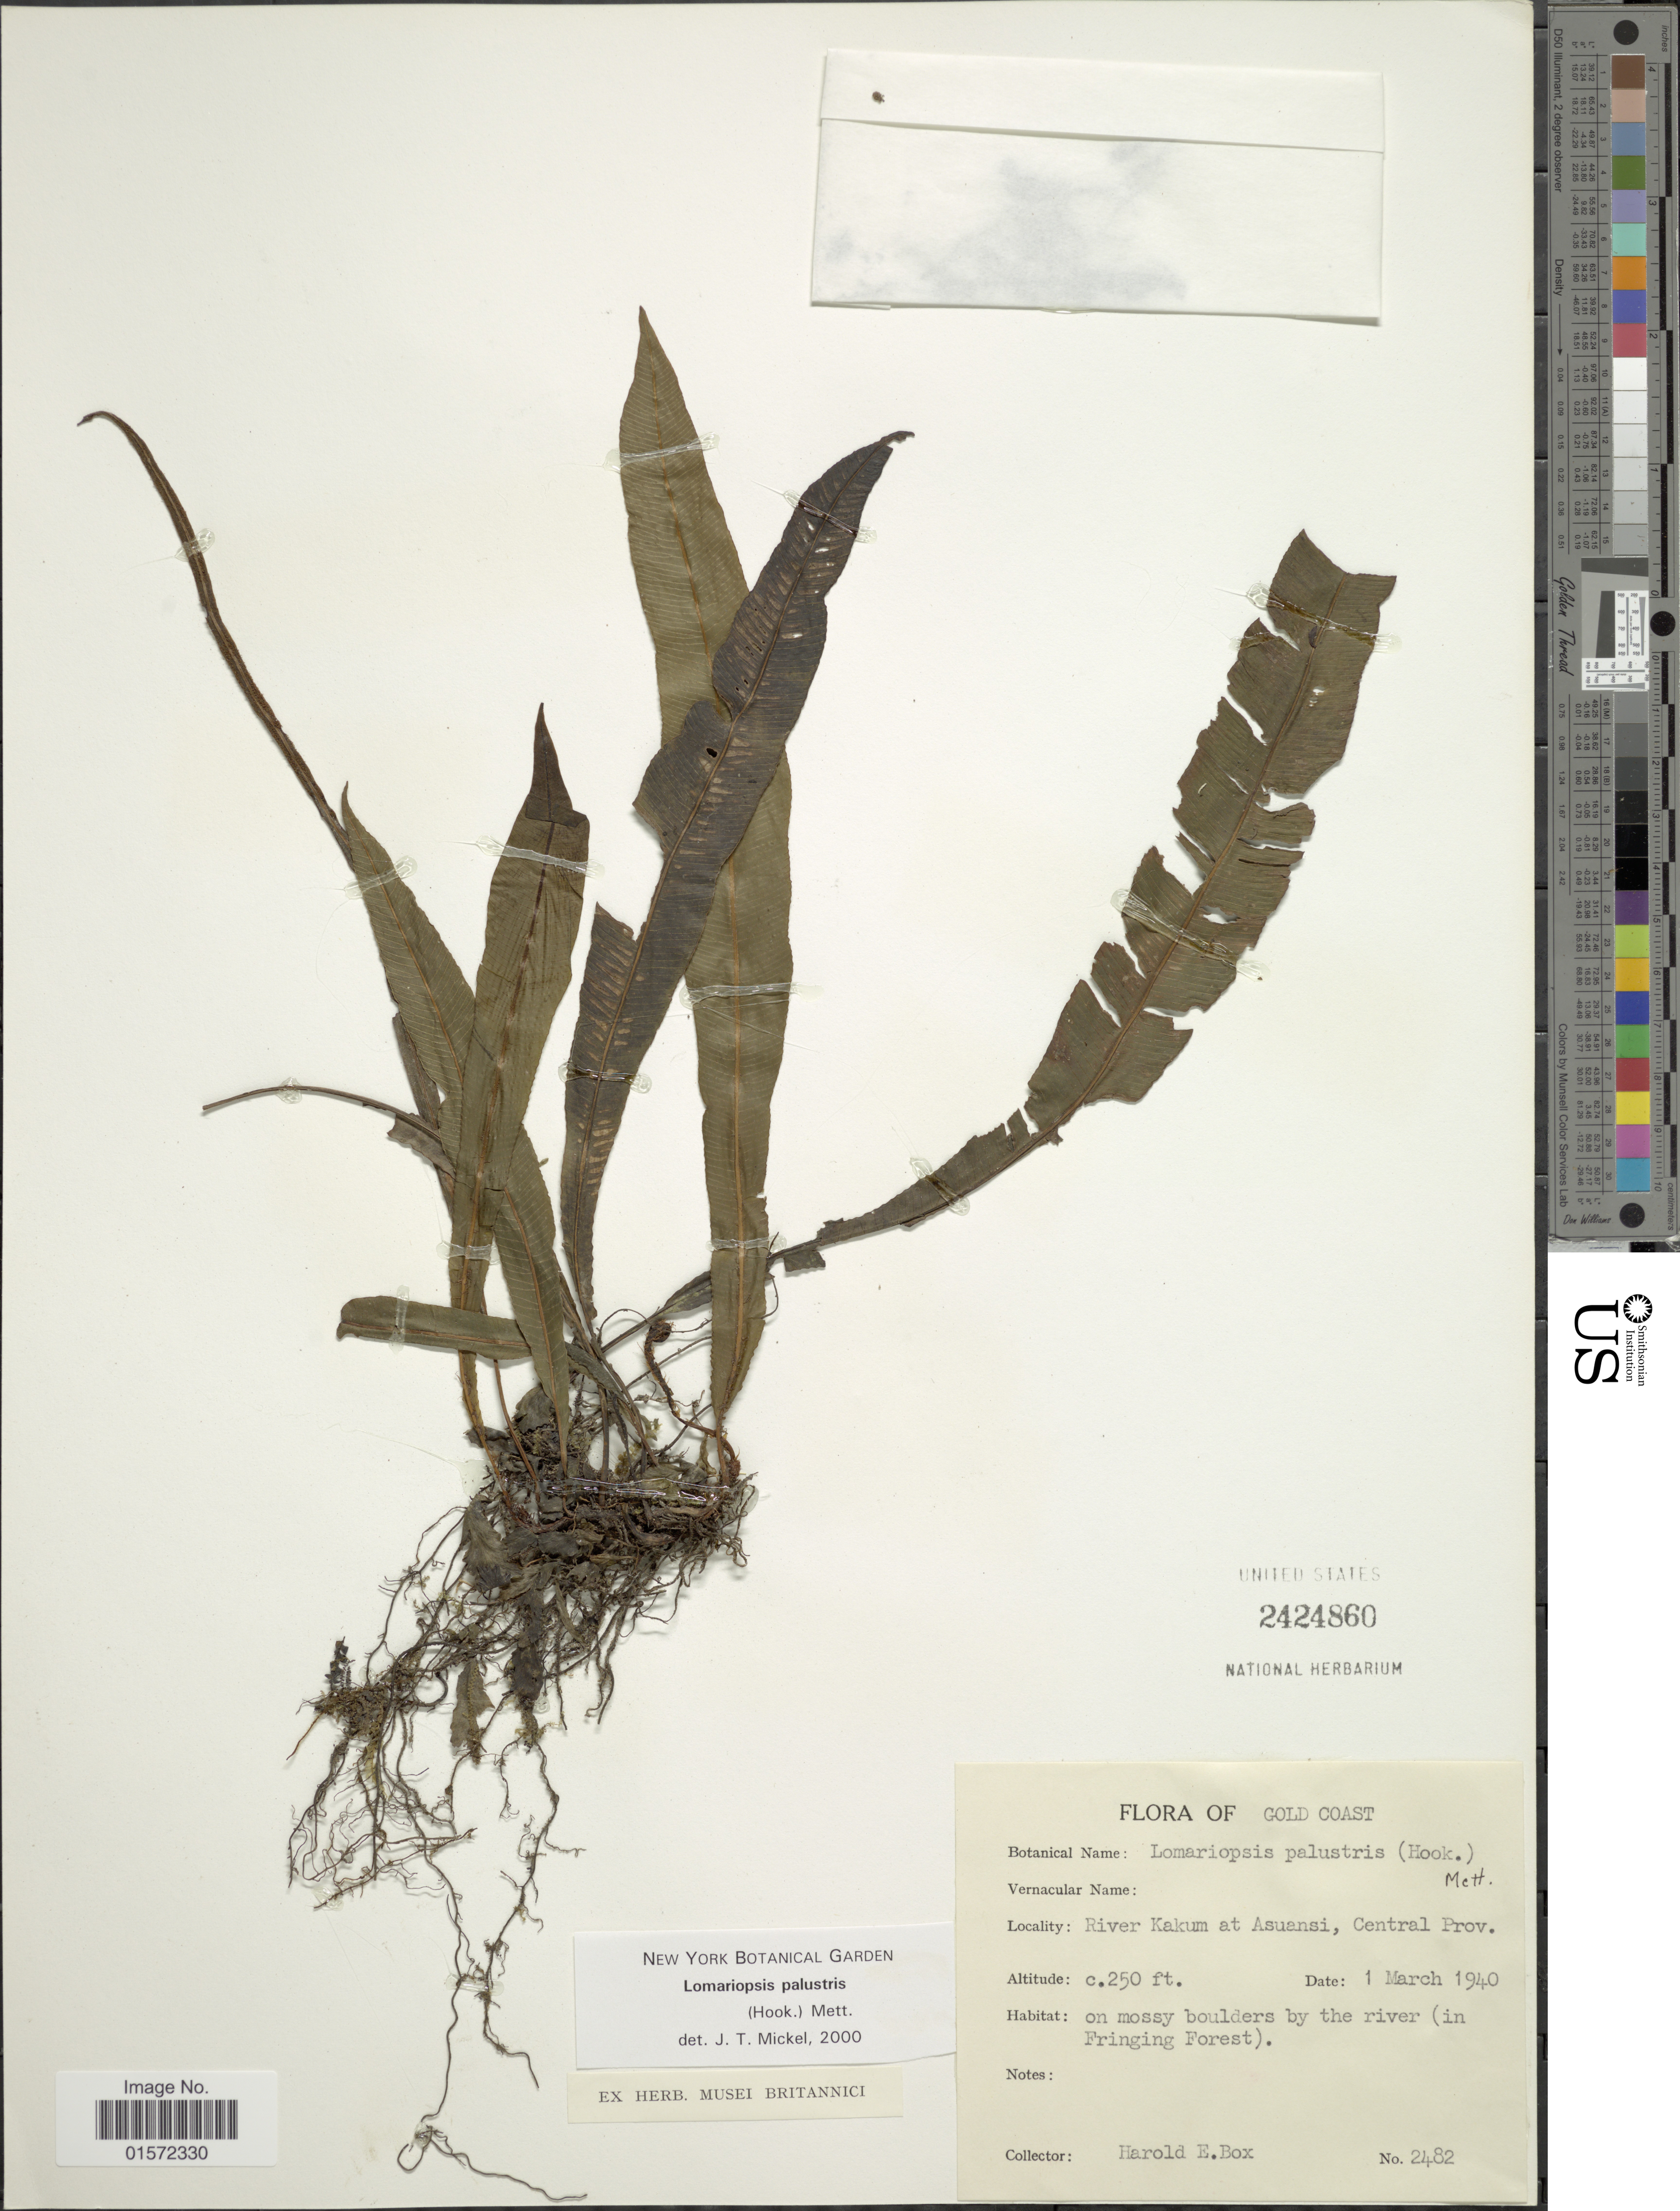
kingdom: Plantae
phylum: Tracheophyta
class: Polypodiopsida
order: Polypodiales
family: Lomariopsidaceae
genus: Lomariopsis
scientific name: Lomariopsis palustris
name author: (Hook.) Mett.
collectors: H. E. Box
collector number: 2482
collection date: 1940-03-01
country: Ghana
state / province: Central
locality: Gold Coast, River Kakum at Asuansi, Central Prov.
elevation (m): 76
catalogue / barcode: US 2424860